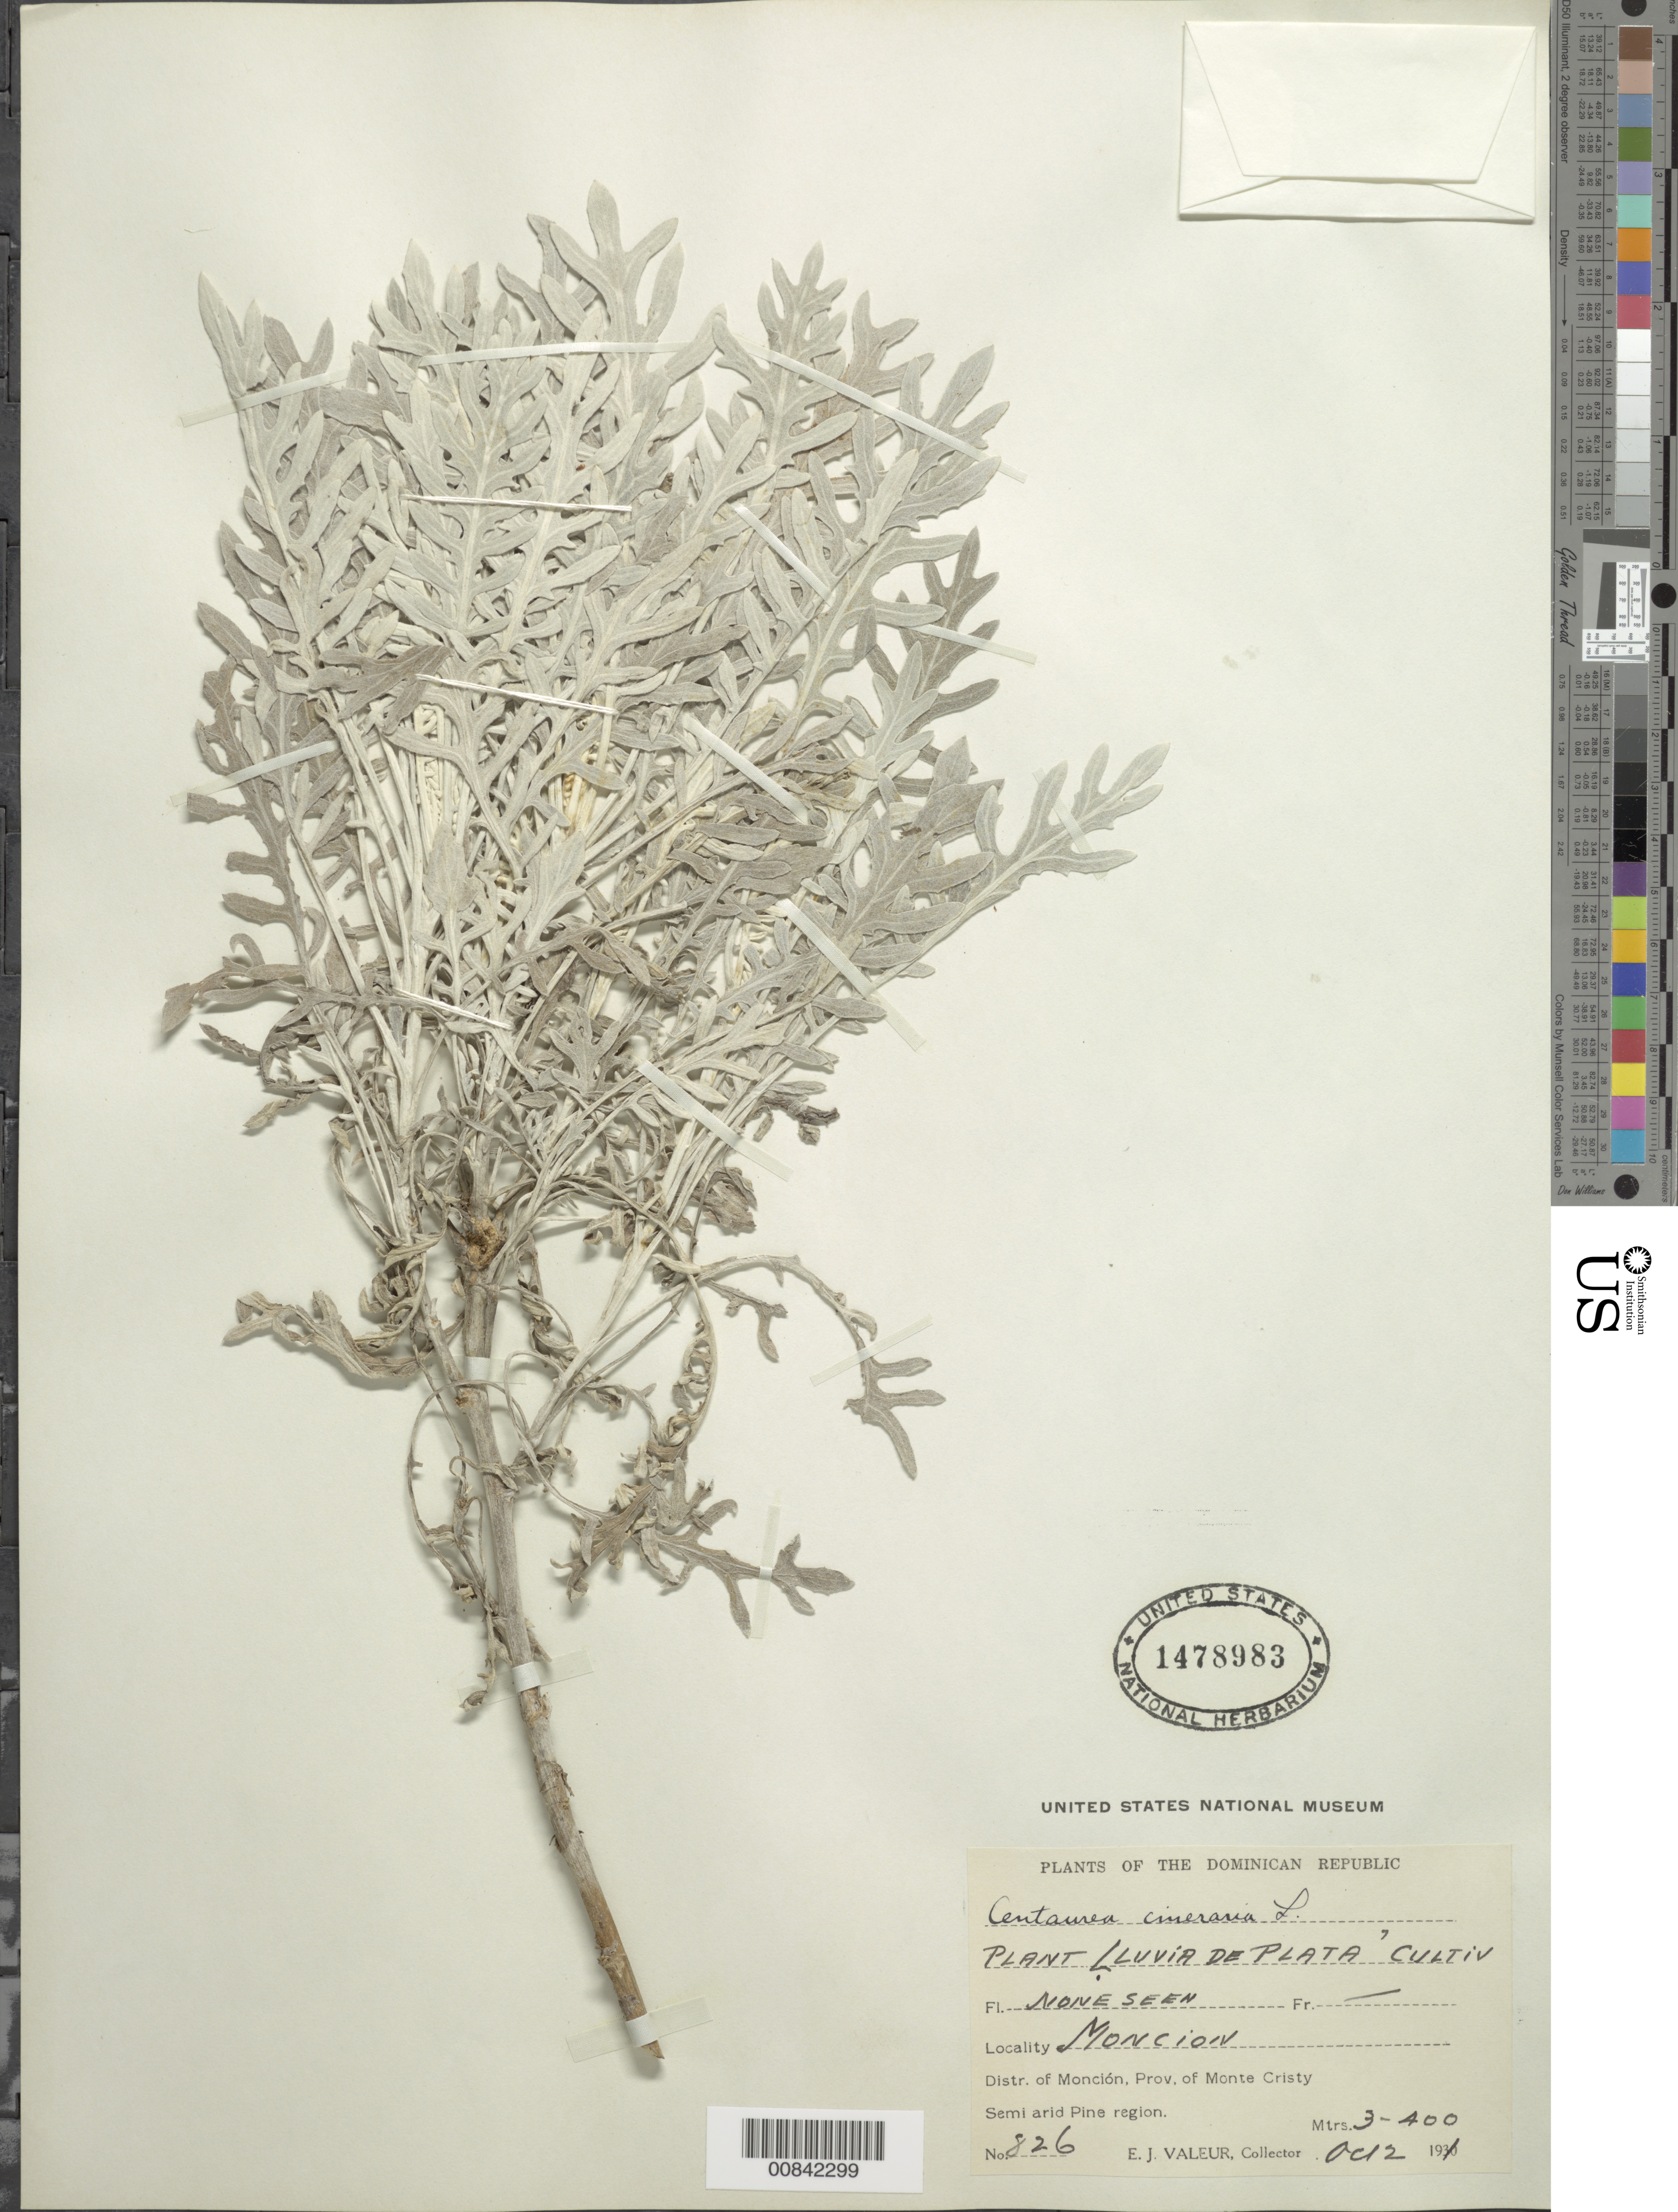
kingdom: Plantae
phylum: Tracheophyta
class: Magnoliopsida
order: Asterales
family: Asteraceae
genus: Centaurea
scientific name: Centaurea cineraria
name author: L.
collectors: E. Valeur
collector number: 826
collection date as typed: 02 Oct 1931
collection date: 1931-10-02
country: Dominican Republic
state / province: Monte Cristi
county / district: Monción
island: Hispaniola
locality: Moncion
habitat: Semi arid pine region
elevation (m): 300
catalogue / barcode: US 1478983